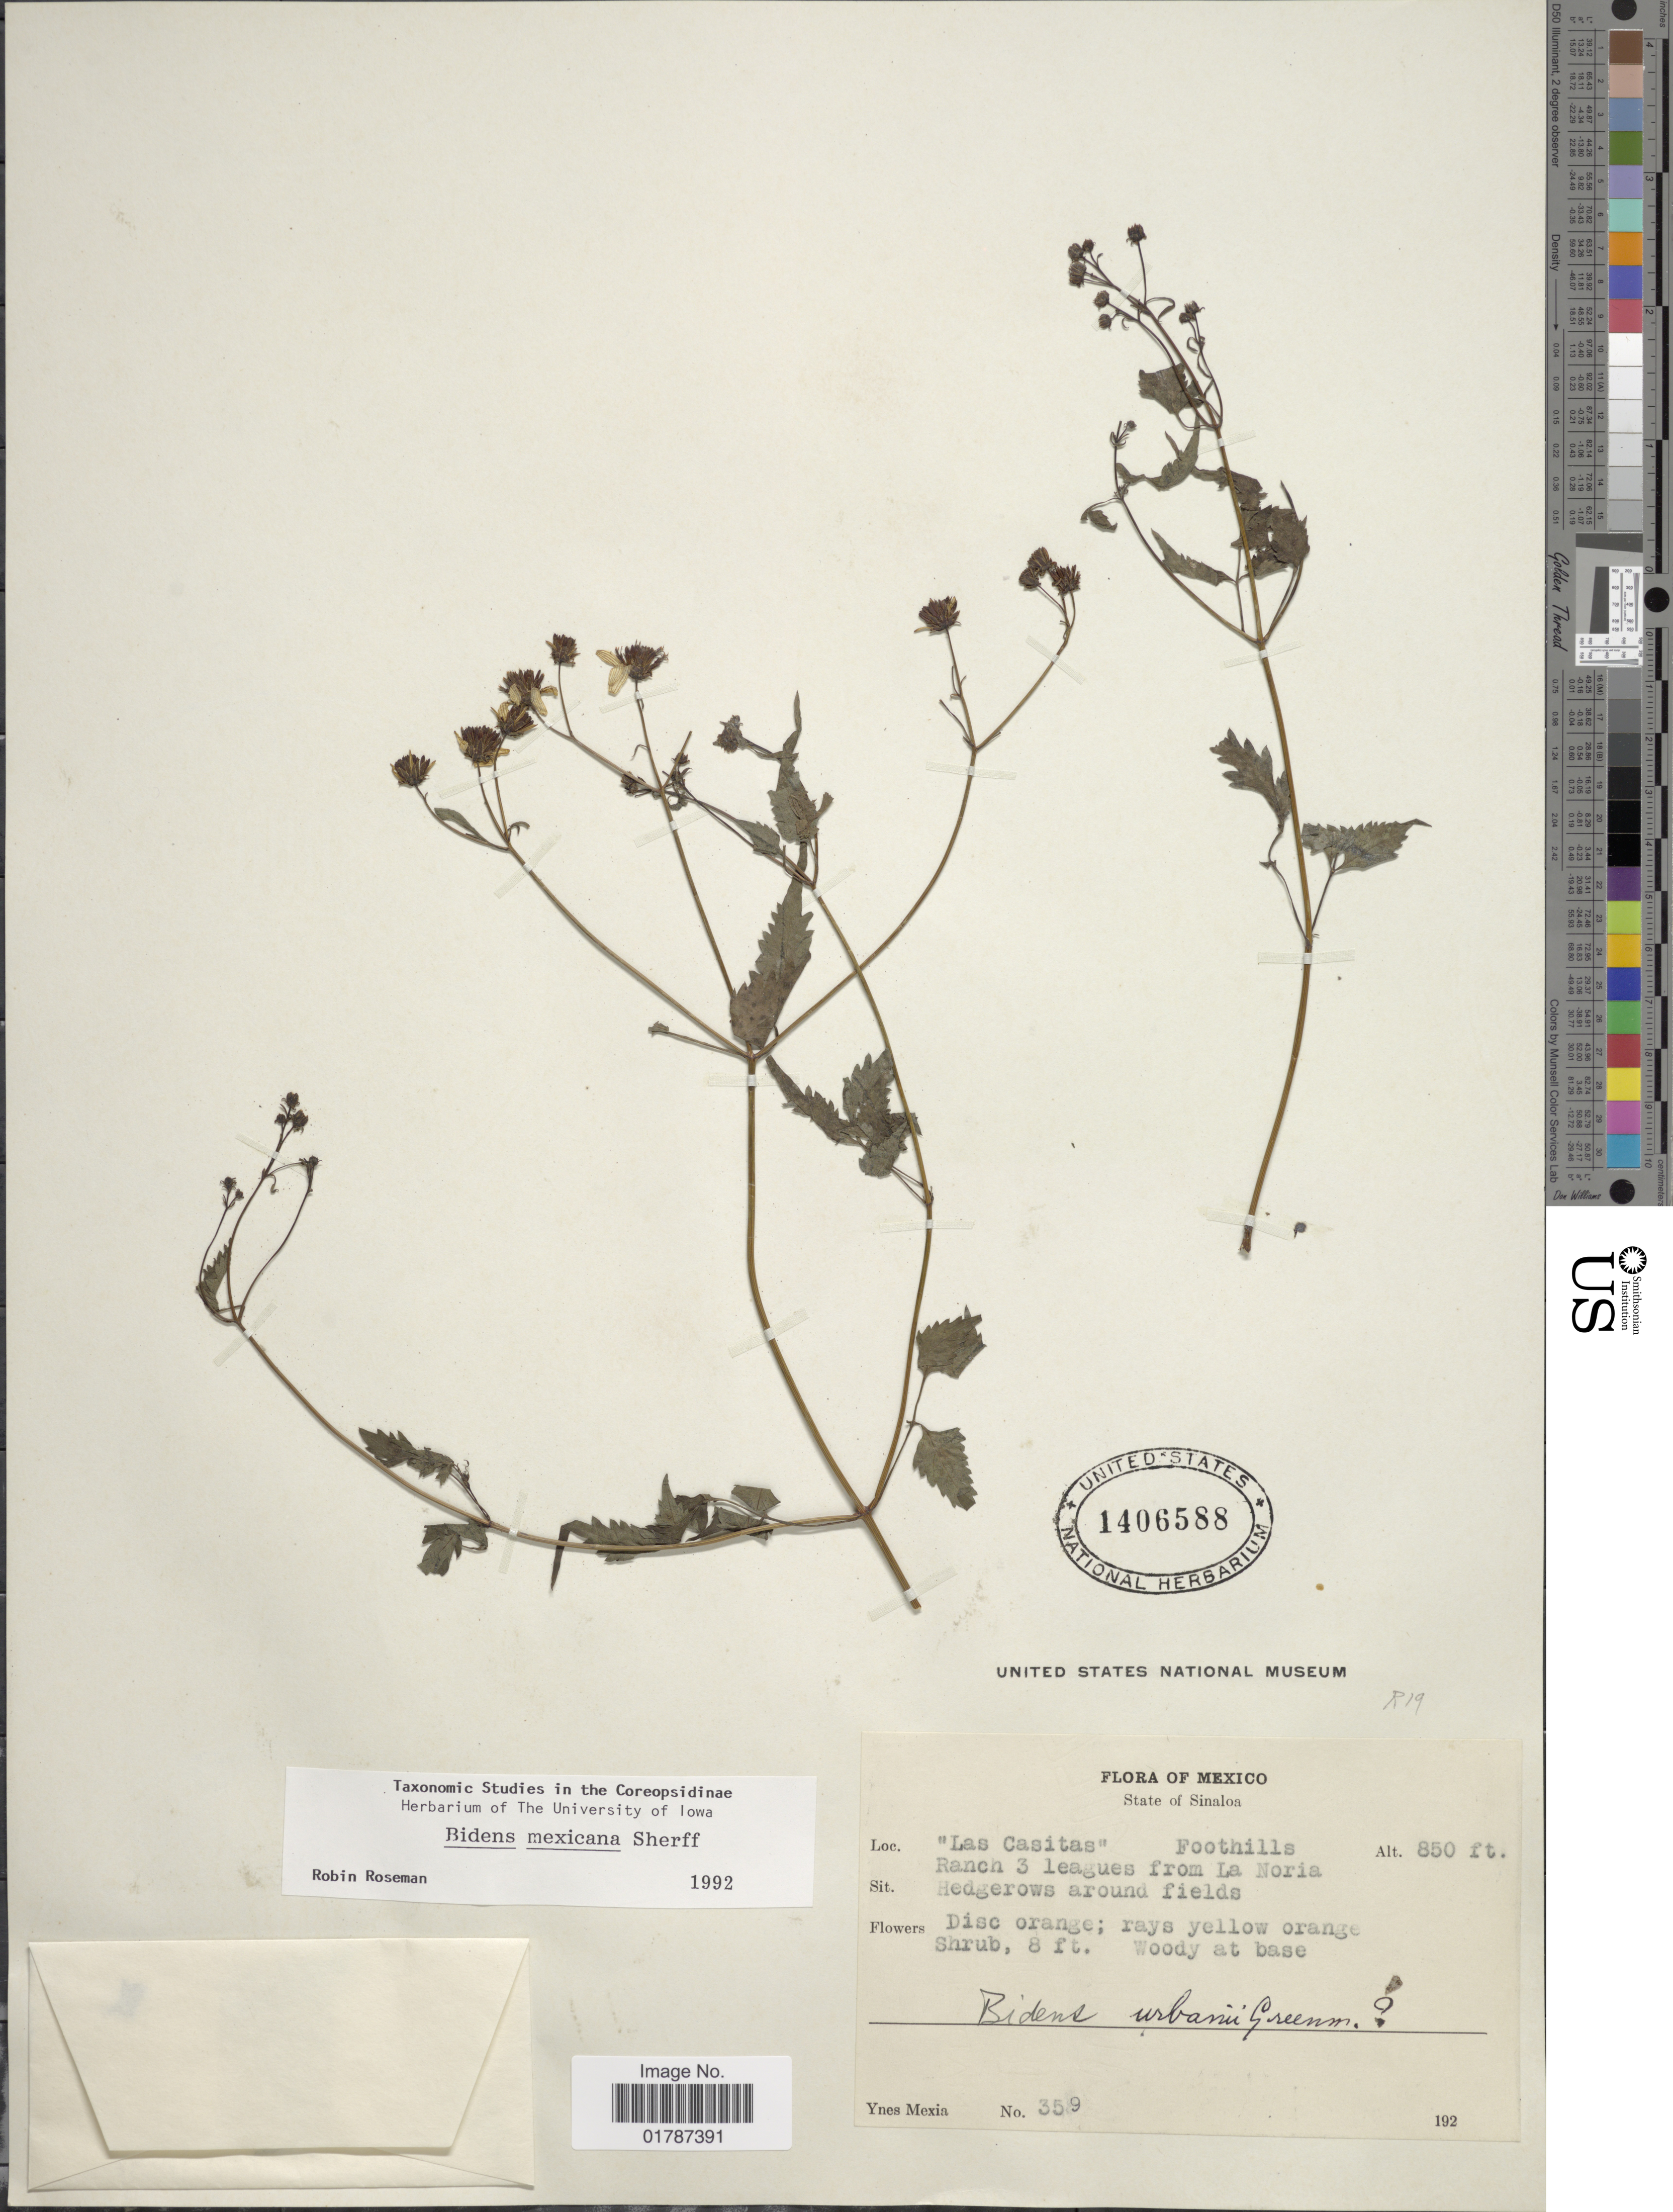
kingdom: Plantae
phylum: Tracheophyta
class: Magnoliopsida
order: Asterales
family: Asteraceae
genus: Bidens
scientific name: Bidens mexicana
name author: Sherff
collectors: Y. Mexia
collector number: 359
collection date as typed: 192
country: Mexico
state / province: Sinaloa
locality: State of Sinaloa, Las Casitas, Foothills, Ranch 3 leagues from La Noria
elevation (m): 259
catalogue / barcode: US 1406588